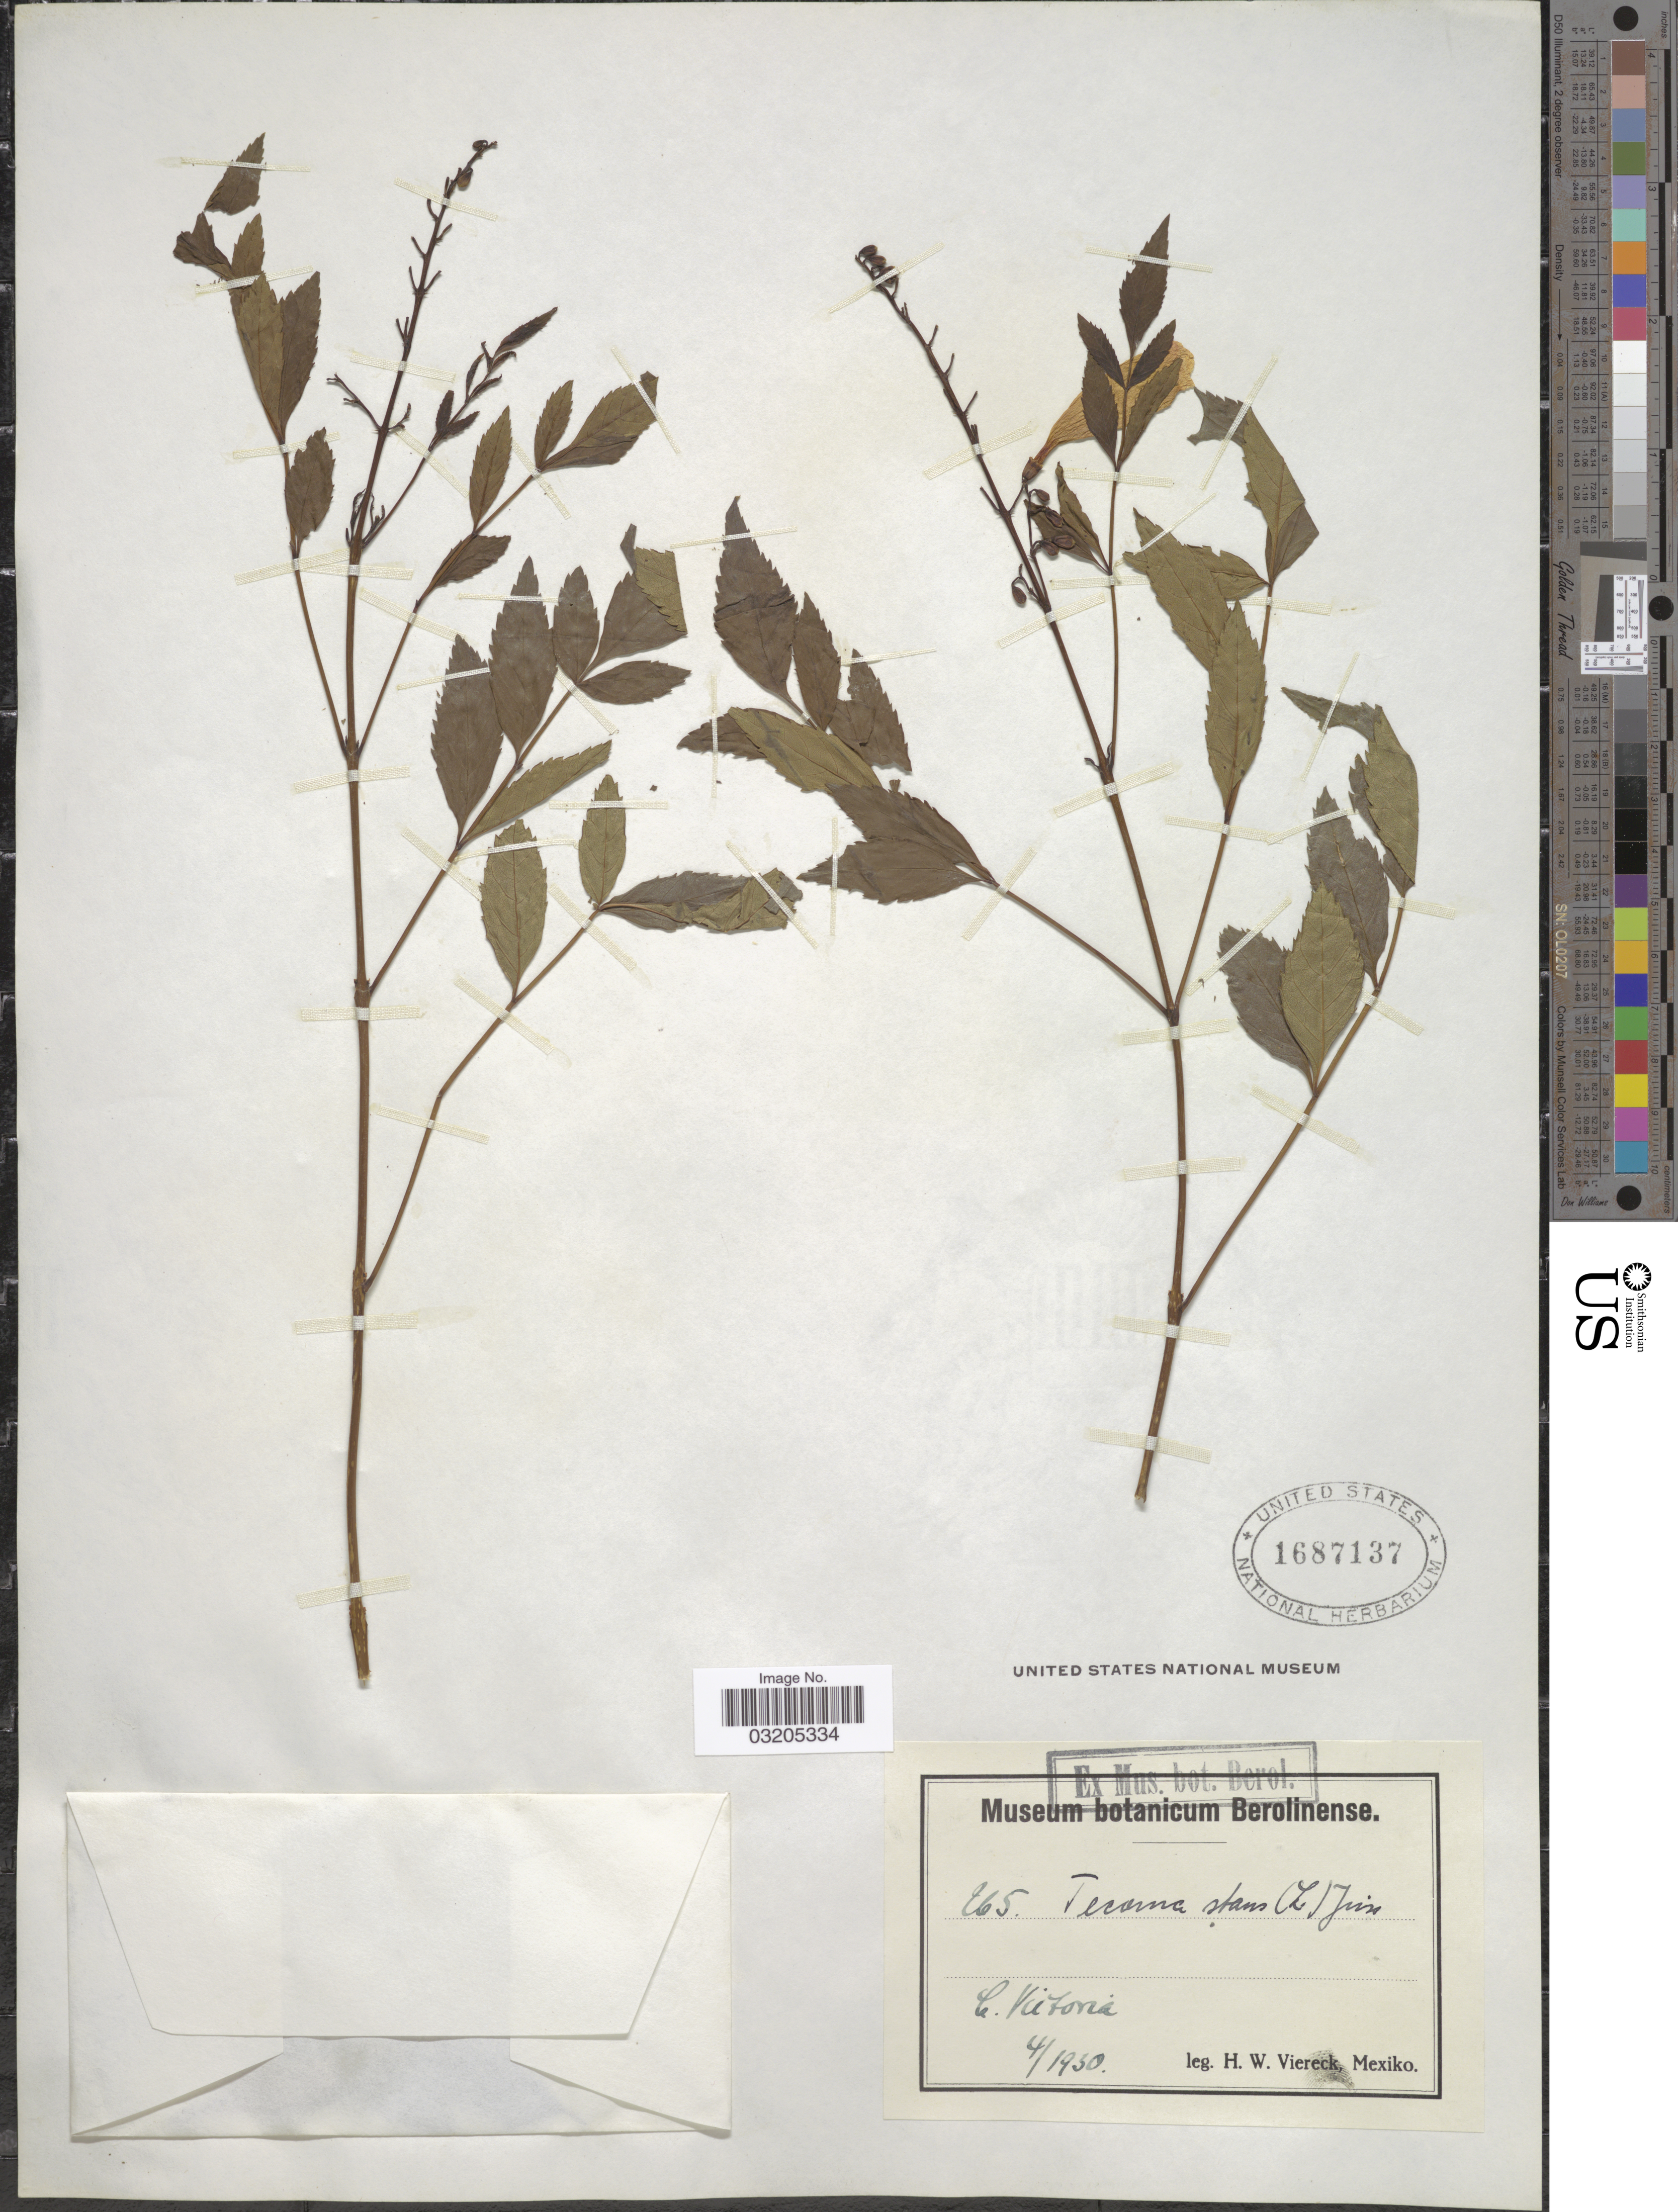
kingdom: Plantae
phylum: Tracheophyta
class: Magnoliopsida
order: Lamiales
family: Bignoniaceae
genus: Tecoma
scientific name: Tecoma stans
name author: (L.) Juss. ex Kunth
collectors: H. W. Viereck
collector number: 264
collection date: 1930-04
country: Mexico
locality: C. Victoria.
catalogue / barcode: US 1687137